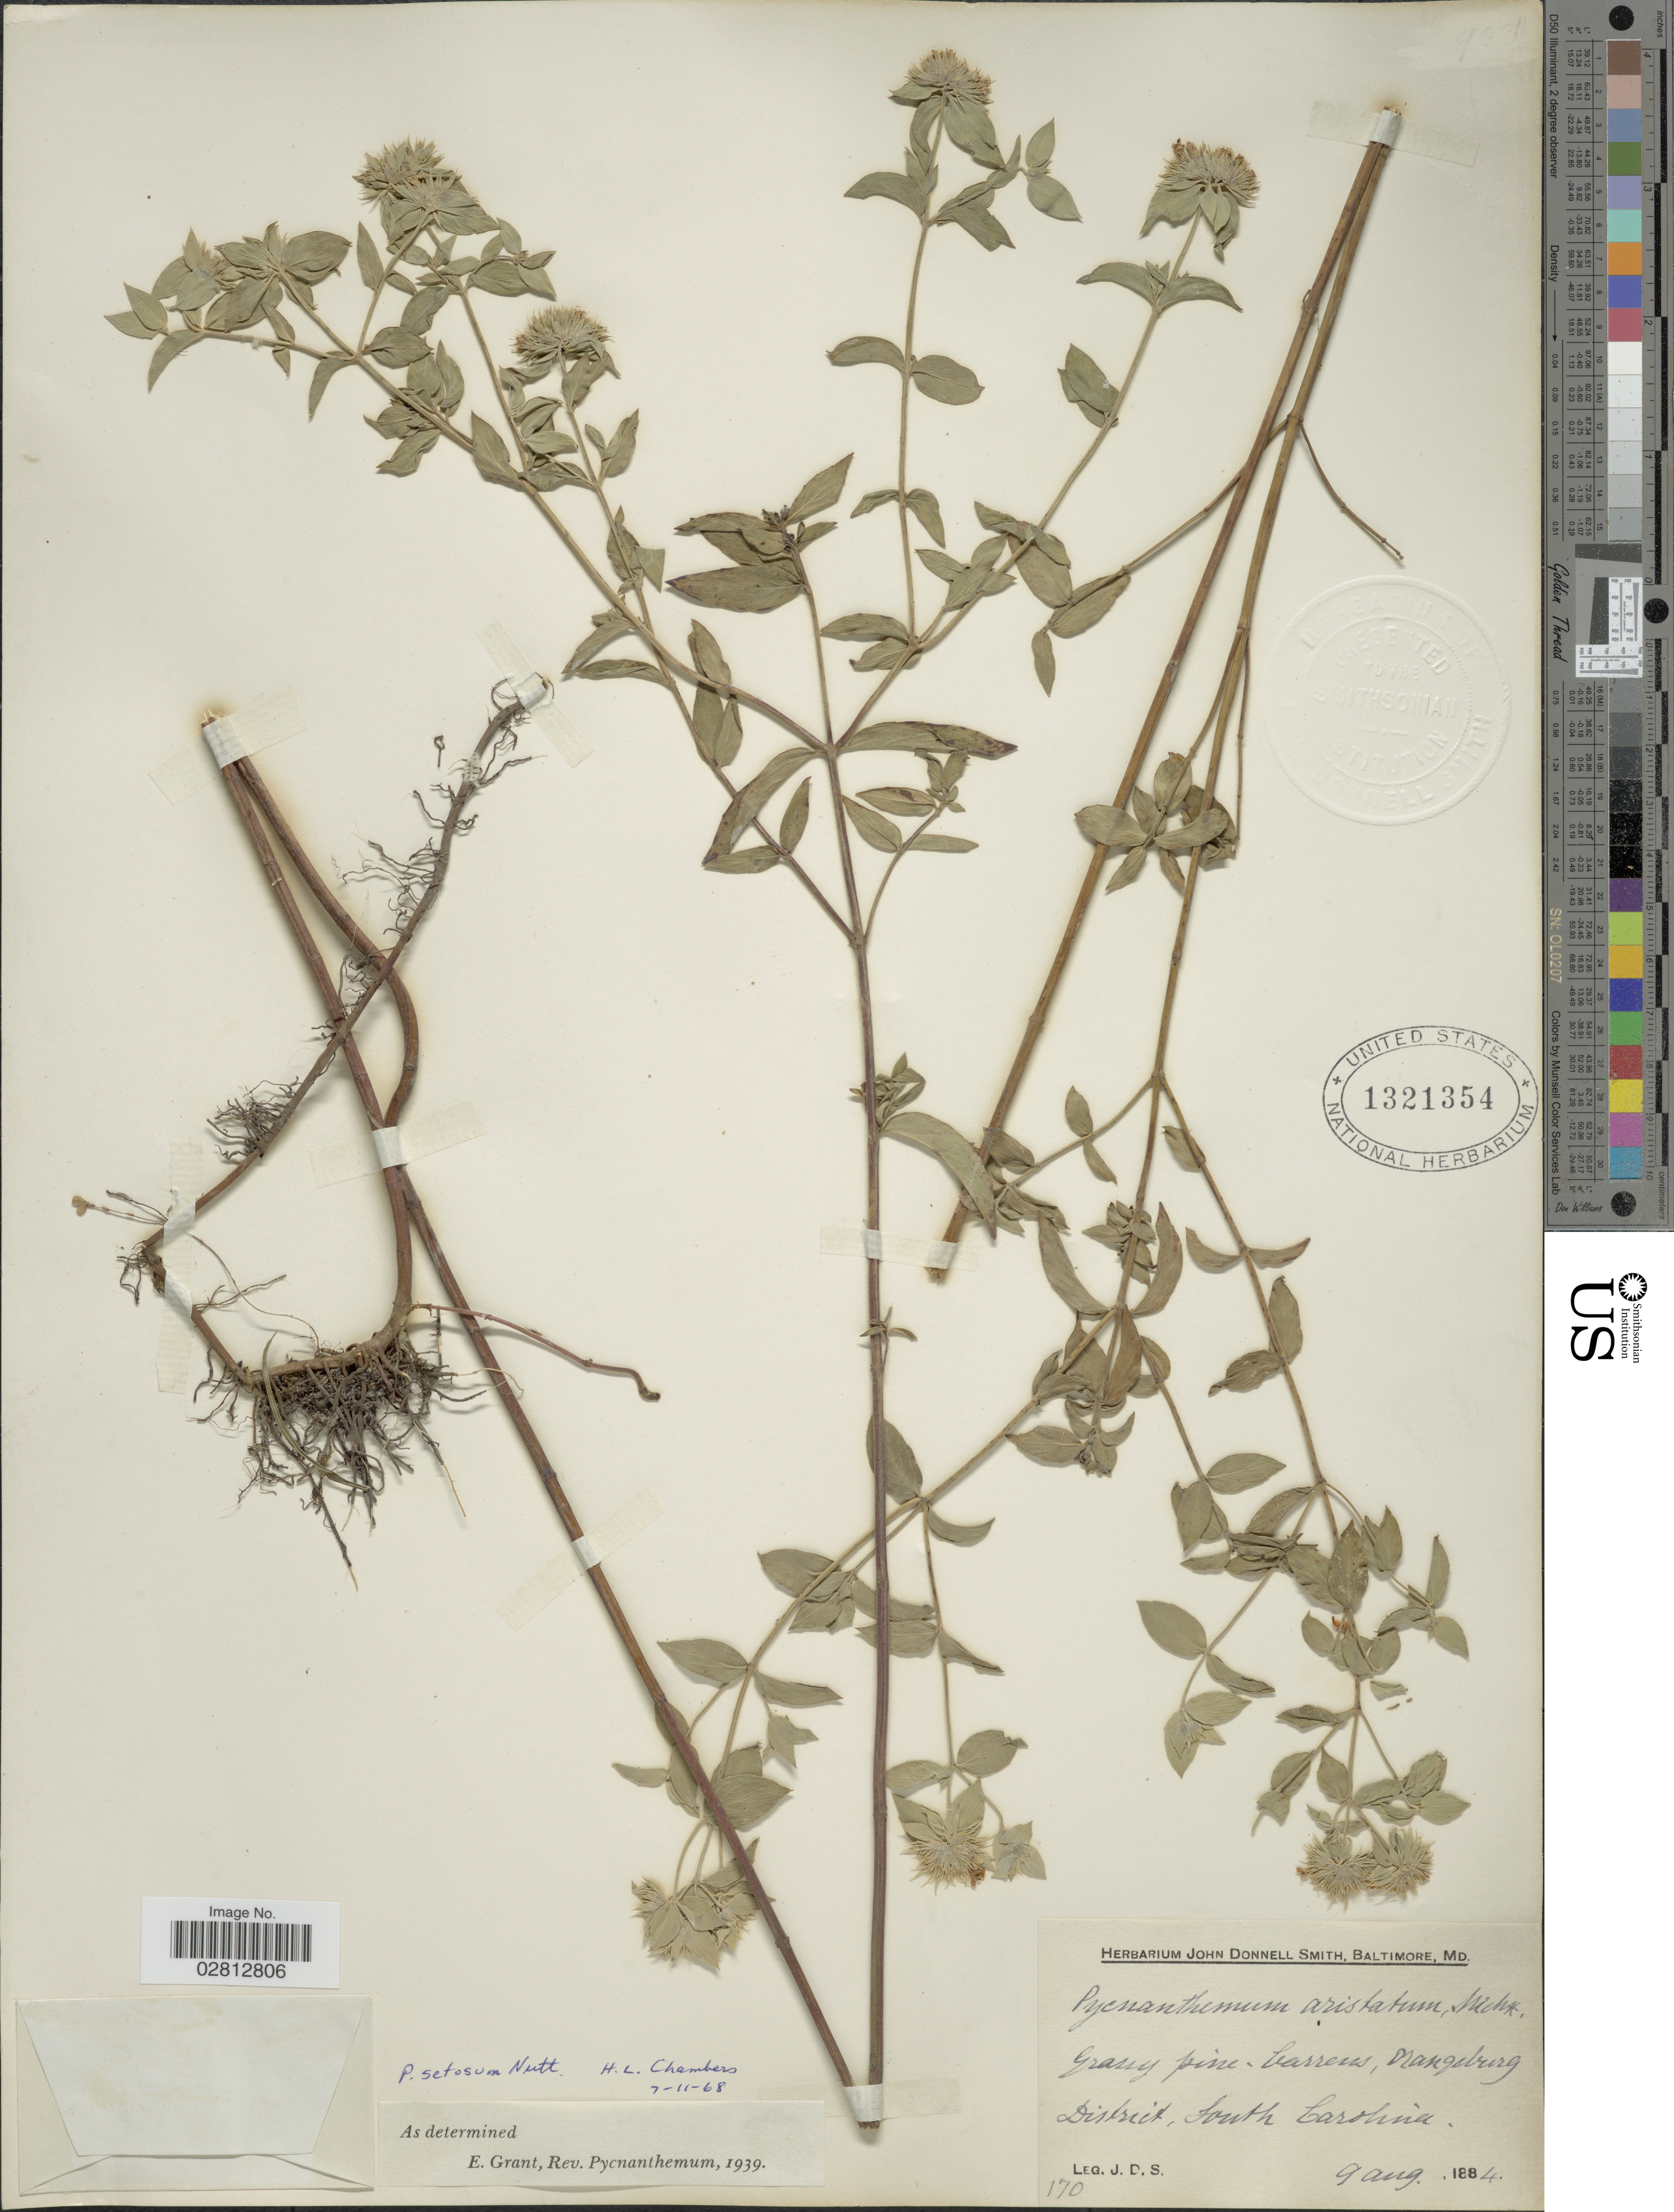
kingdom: Plantae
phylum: Tracheophyta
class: Magnoliopsida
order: Lamiales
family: Lamiaceae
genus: Pycnanthemum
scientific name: Pycnanthemum setosum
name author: Nutt.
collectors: J. Donnell Smith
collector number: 170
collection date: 1884-08-09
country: United States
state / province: South Carolina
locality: Grassy pine, barrens, Orangeburg District.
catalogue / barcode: US 1321354